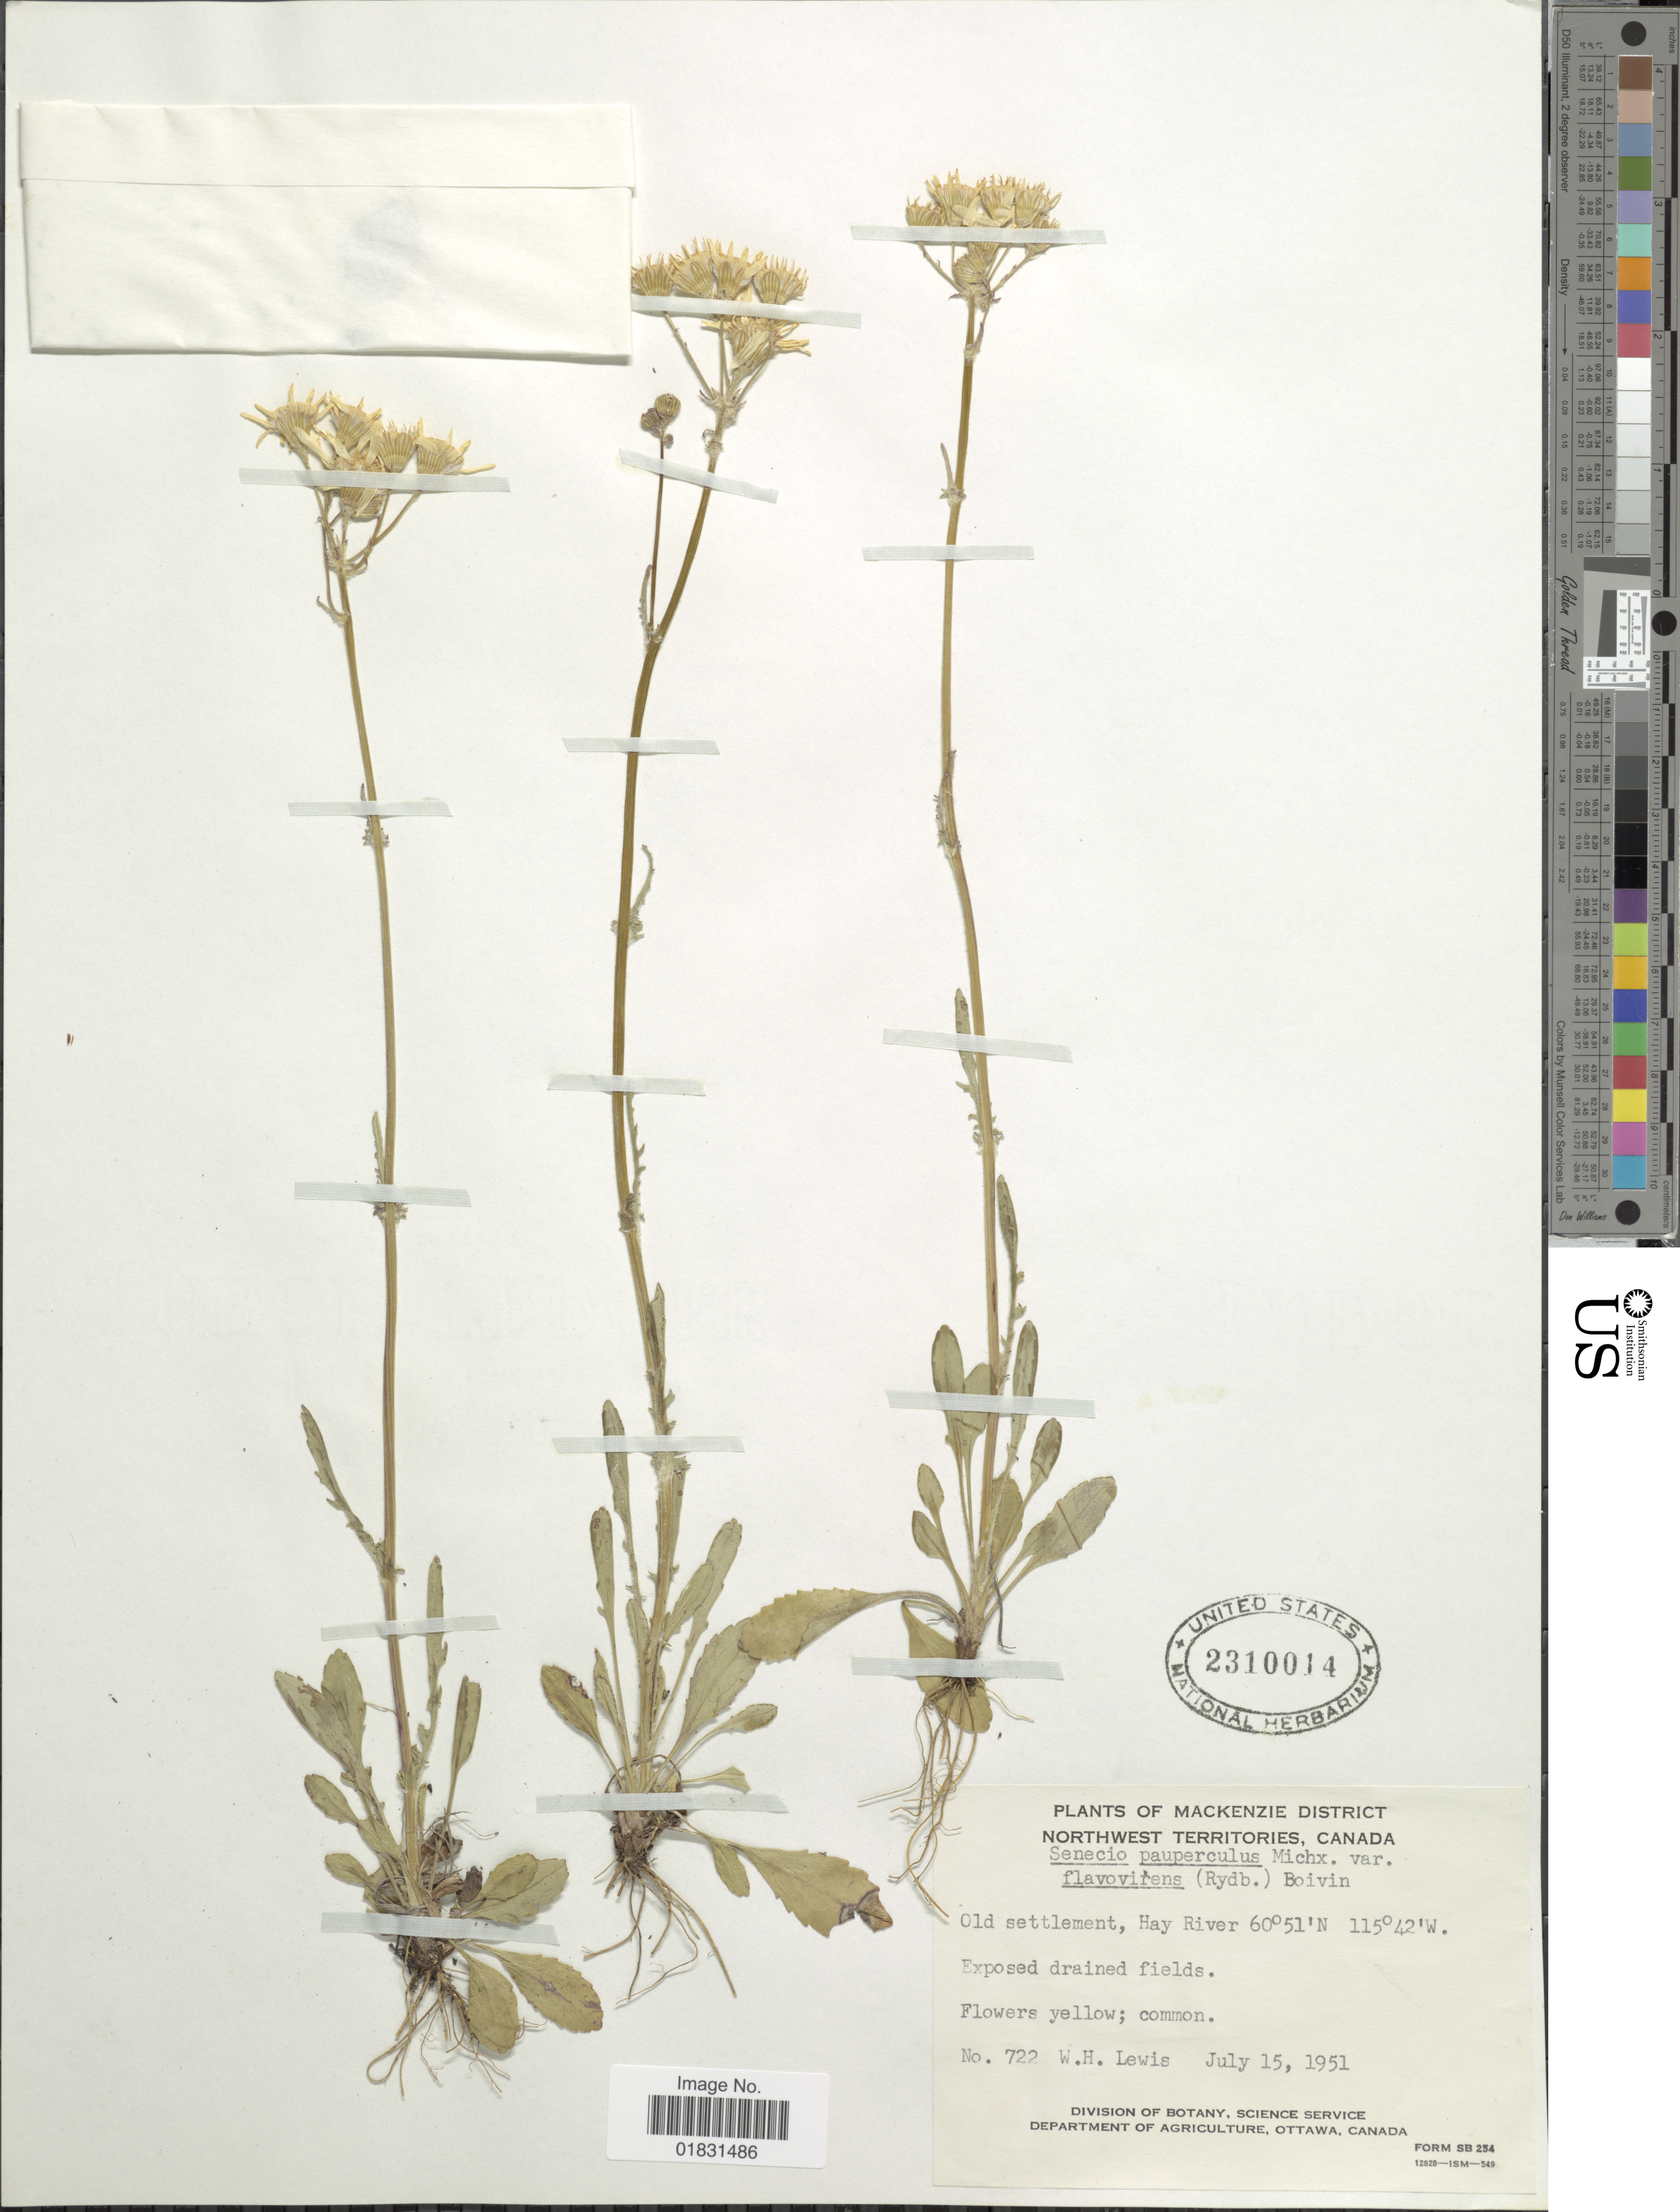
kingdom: Plantae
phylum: Tracheophyta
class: Magnoliopsida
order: Asterales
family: Asteraceae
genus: Packera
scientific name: Packera paupercula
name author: (Michx.) Á. Löve & D. Löve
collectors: W. H. Lewis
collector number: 722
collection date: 1951-07-15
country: Canada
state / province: Northwest Territories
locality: Mackenzie District, Old settlemet, Hay River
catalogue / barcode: US 2310014